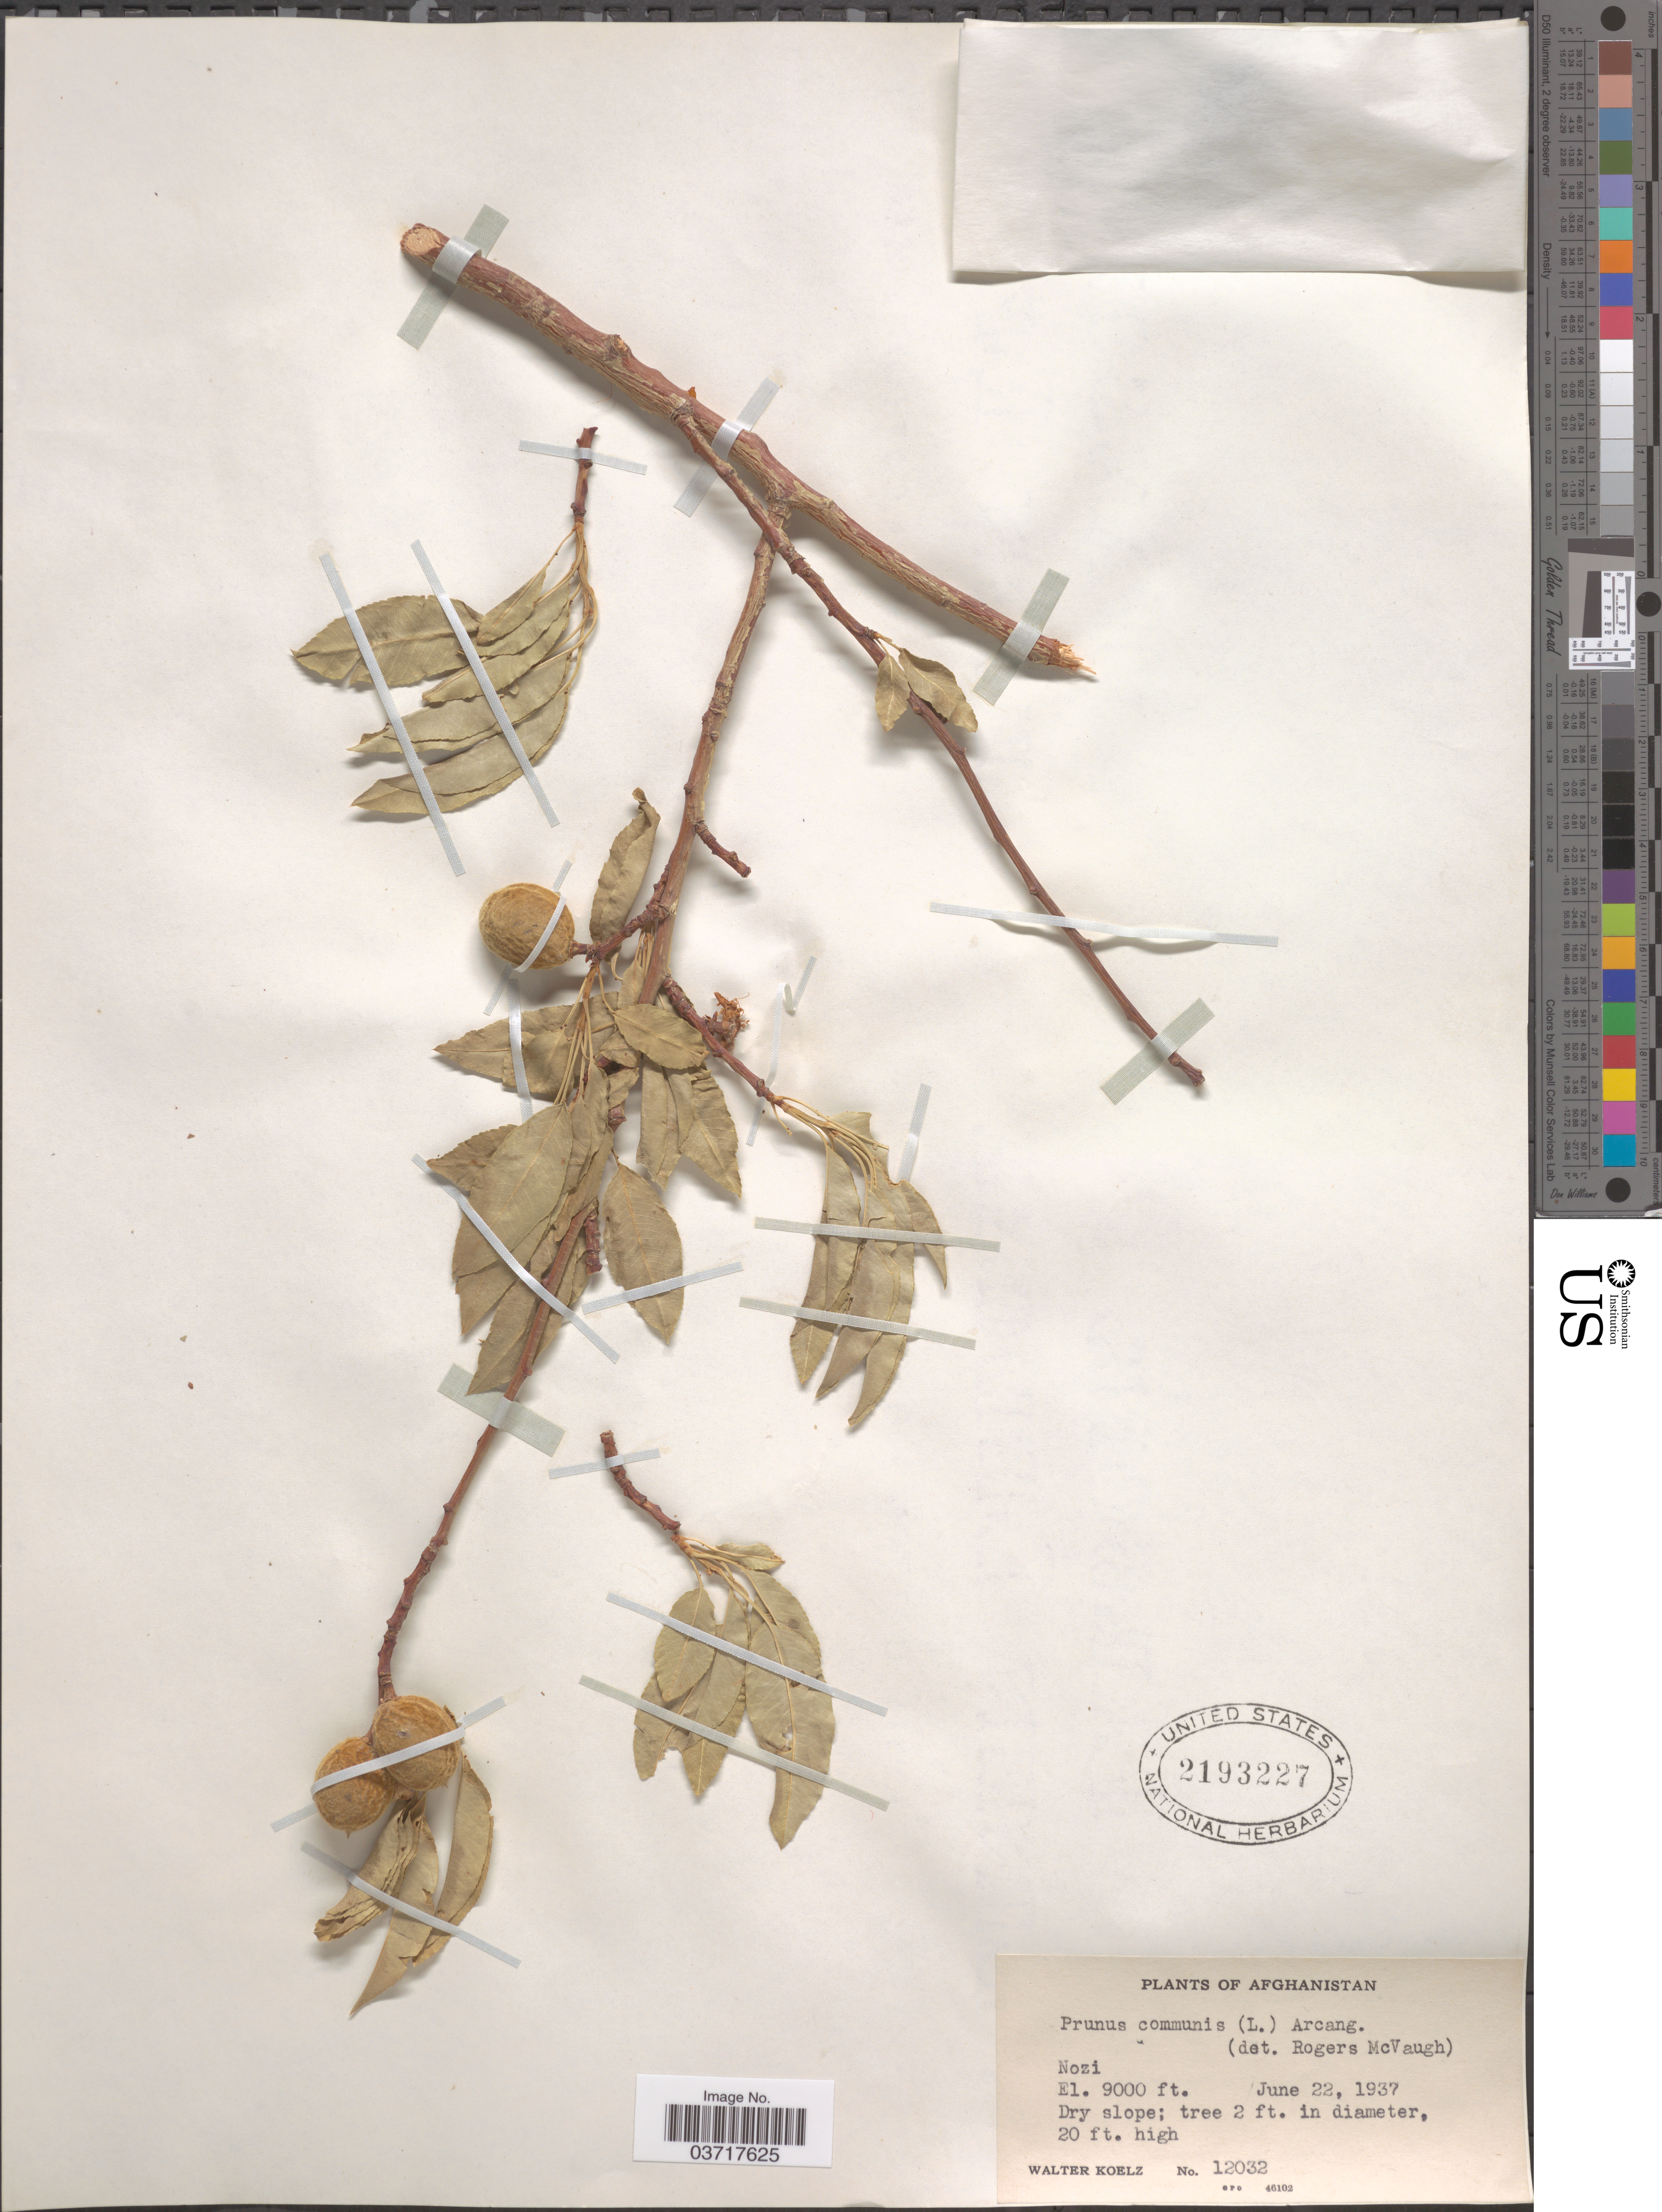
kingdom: Plantae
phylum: Tracheophyta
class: Magnoliopsida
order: Rosales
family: Rosaceae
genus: Prunus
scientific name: Prunus communis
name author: Huds.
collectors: W. N. Koelz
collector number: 12032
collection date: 1937-06-22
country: Afghanistan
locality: Nozi.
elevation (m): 2743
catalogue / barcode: US 2193227